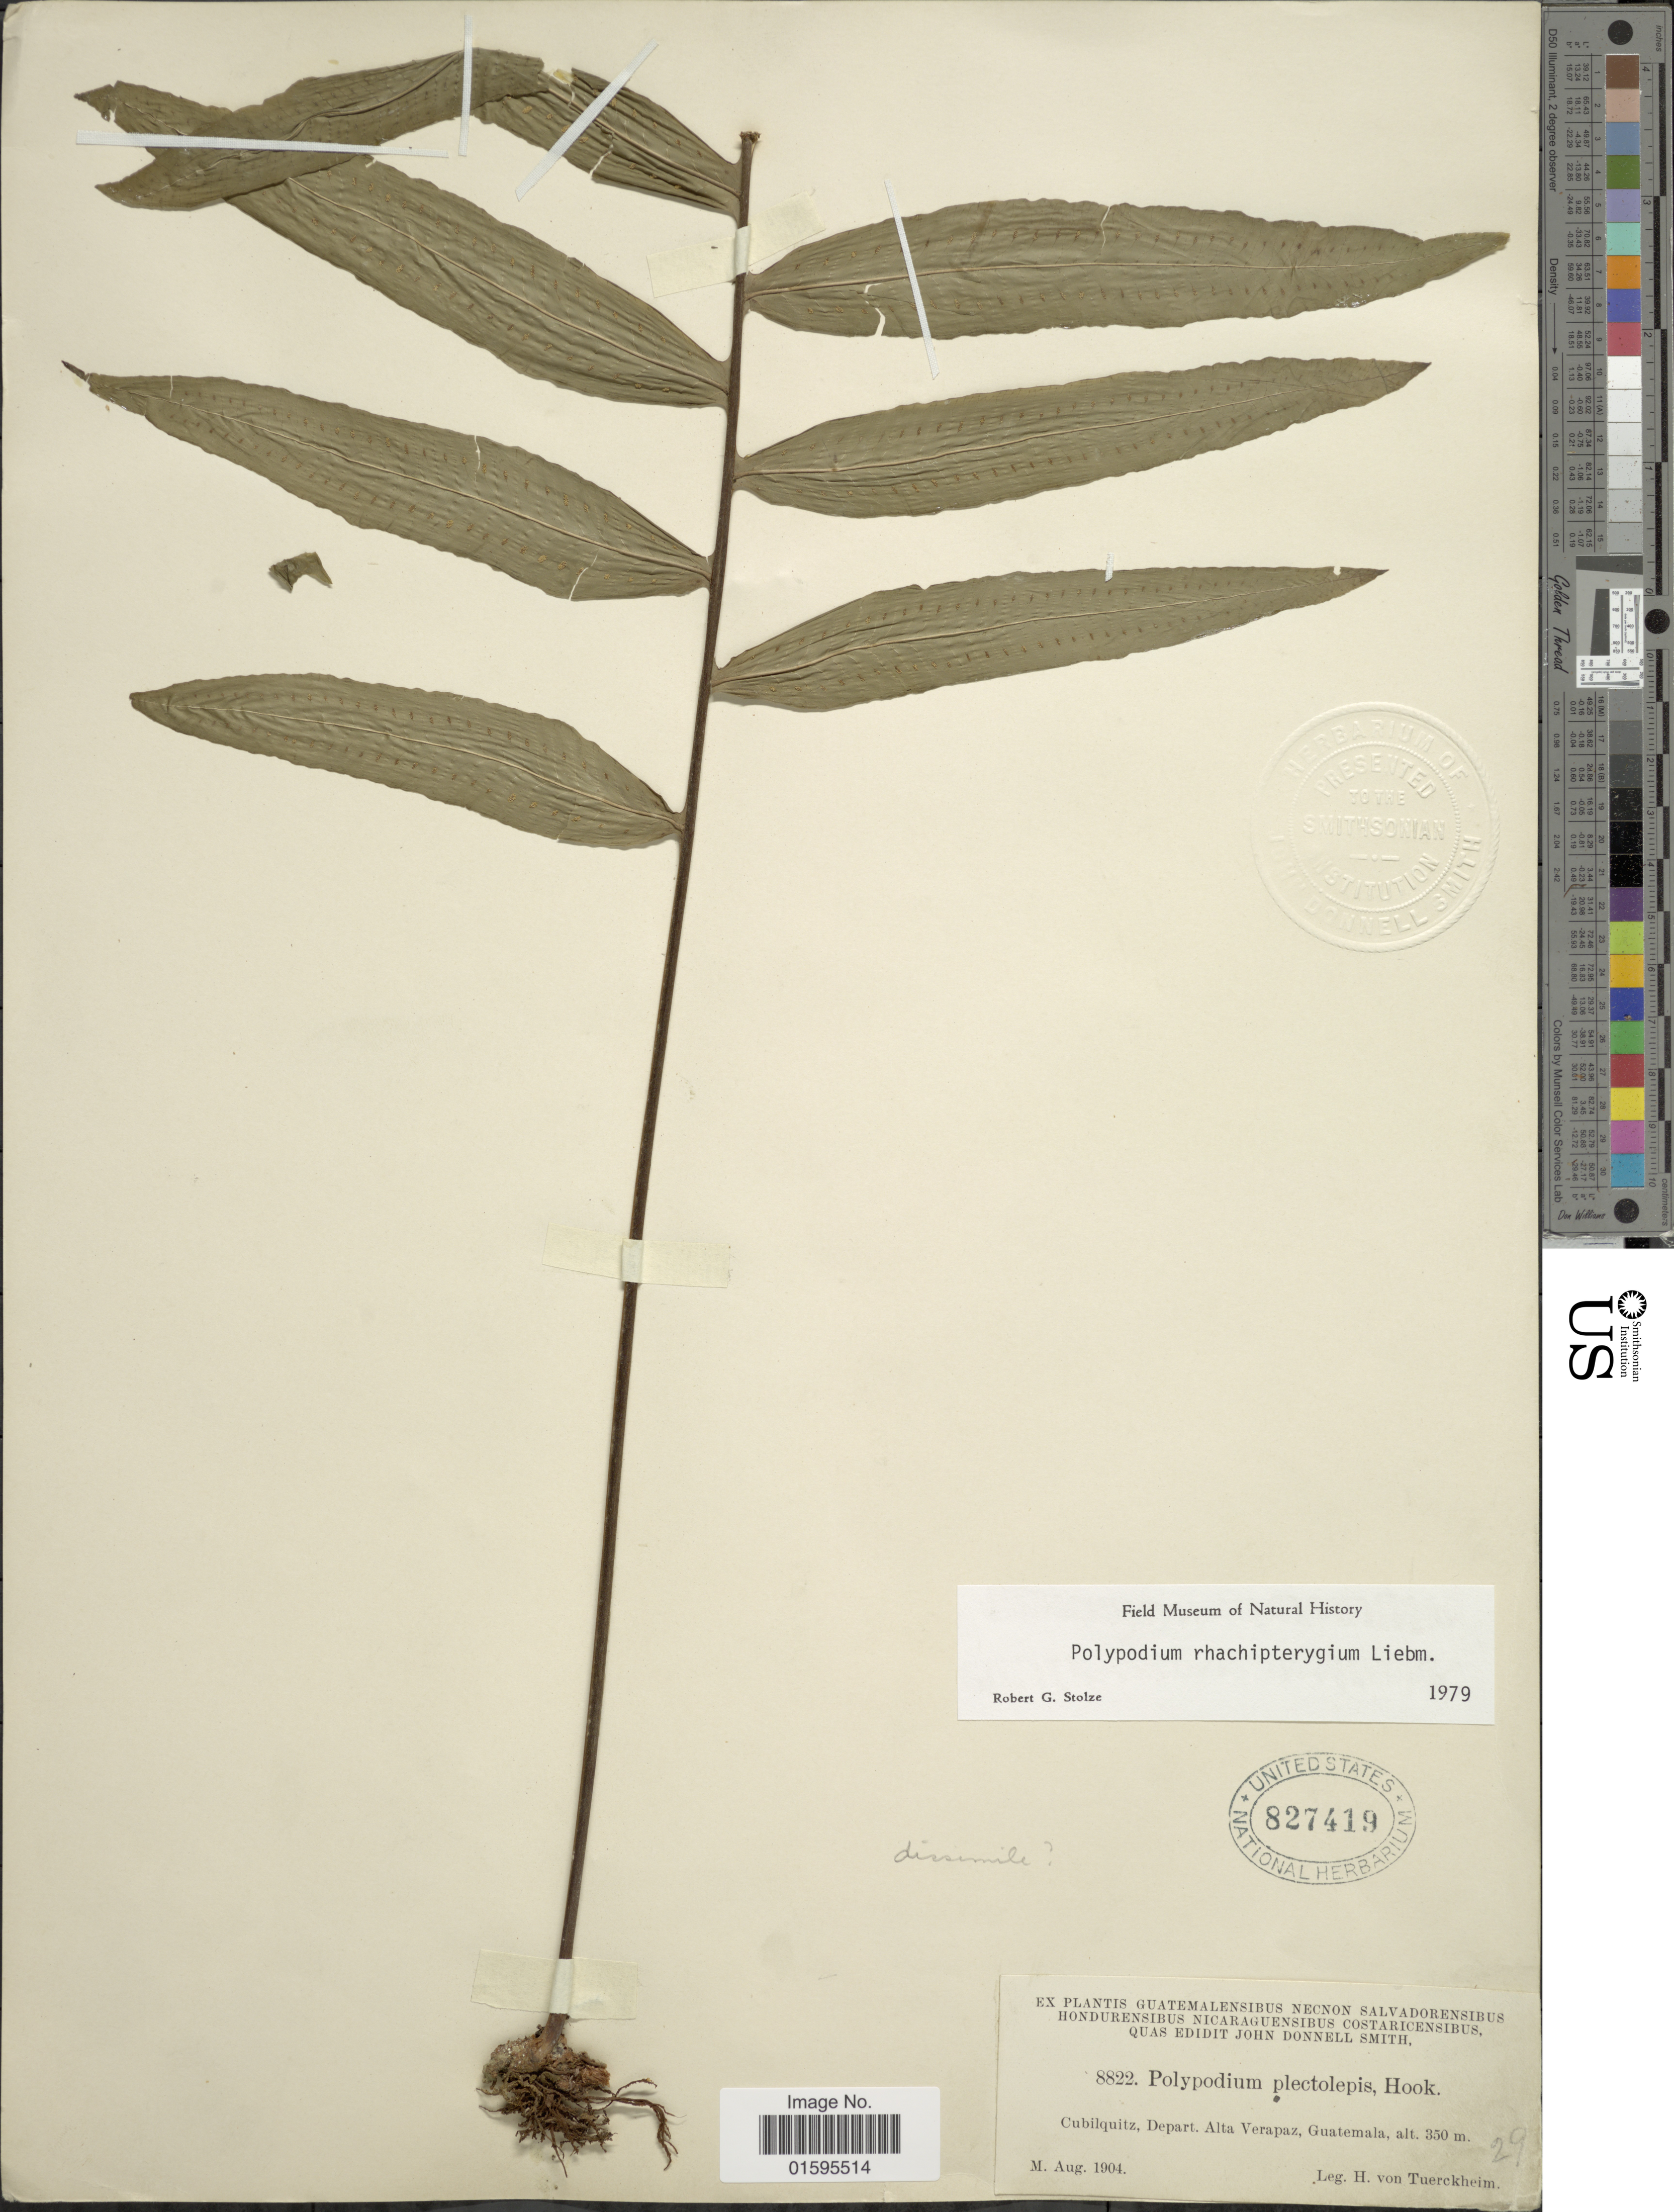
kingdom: Plantae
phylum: Tracheophyta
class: Polypodiopsida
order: Polypodiales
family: Polypodiaceae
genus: Polypodium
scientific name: Polypodium rhachipterygium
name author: Liebm.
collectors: H. von Türckheim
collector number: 8822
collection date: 1904-08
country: Guatemala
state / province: Alta Verapaz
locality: Cubilquitz, Depart. Alta Verapaz, Guatemala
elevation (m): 350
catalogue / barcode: US 827419